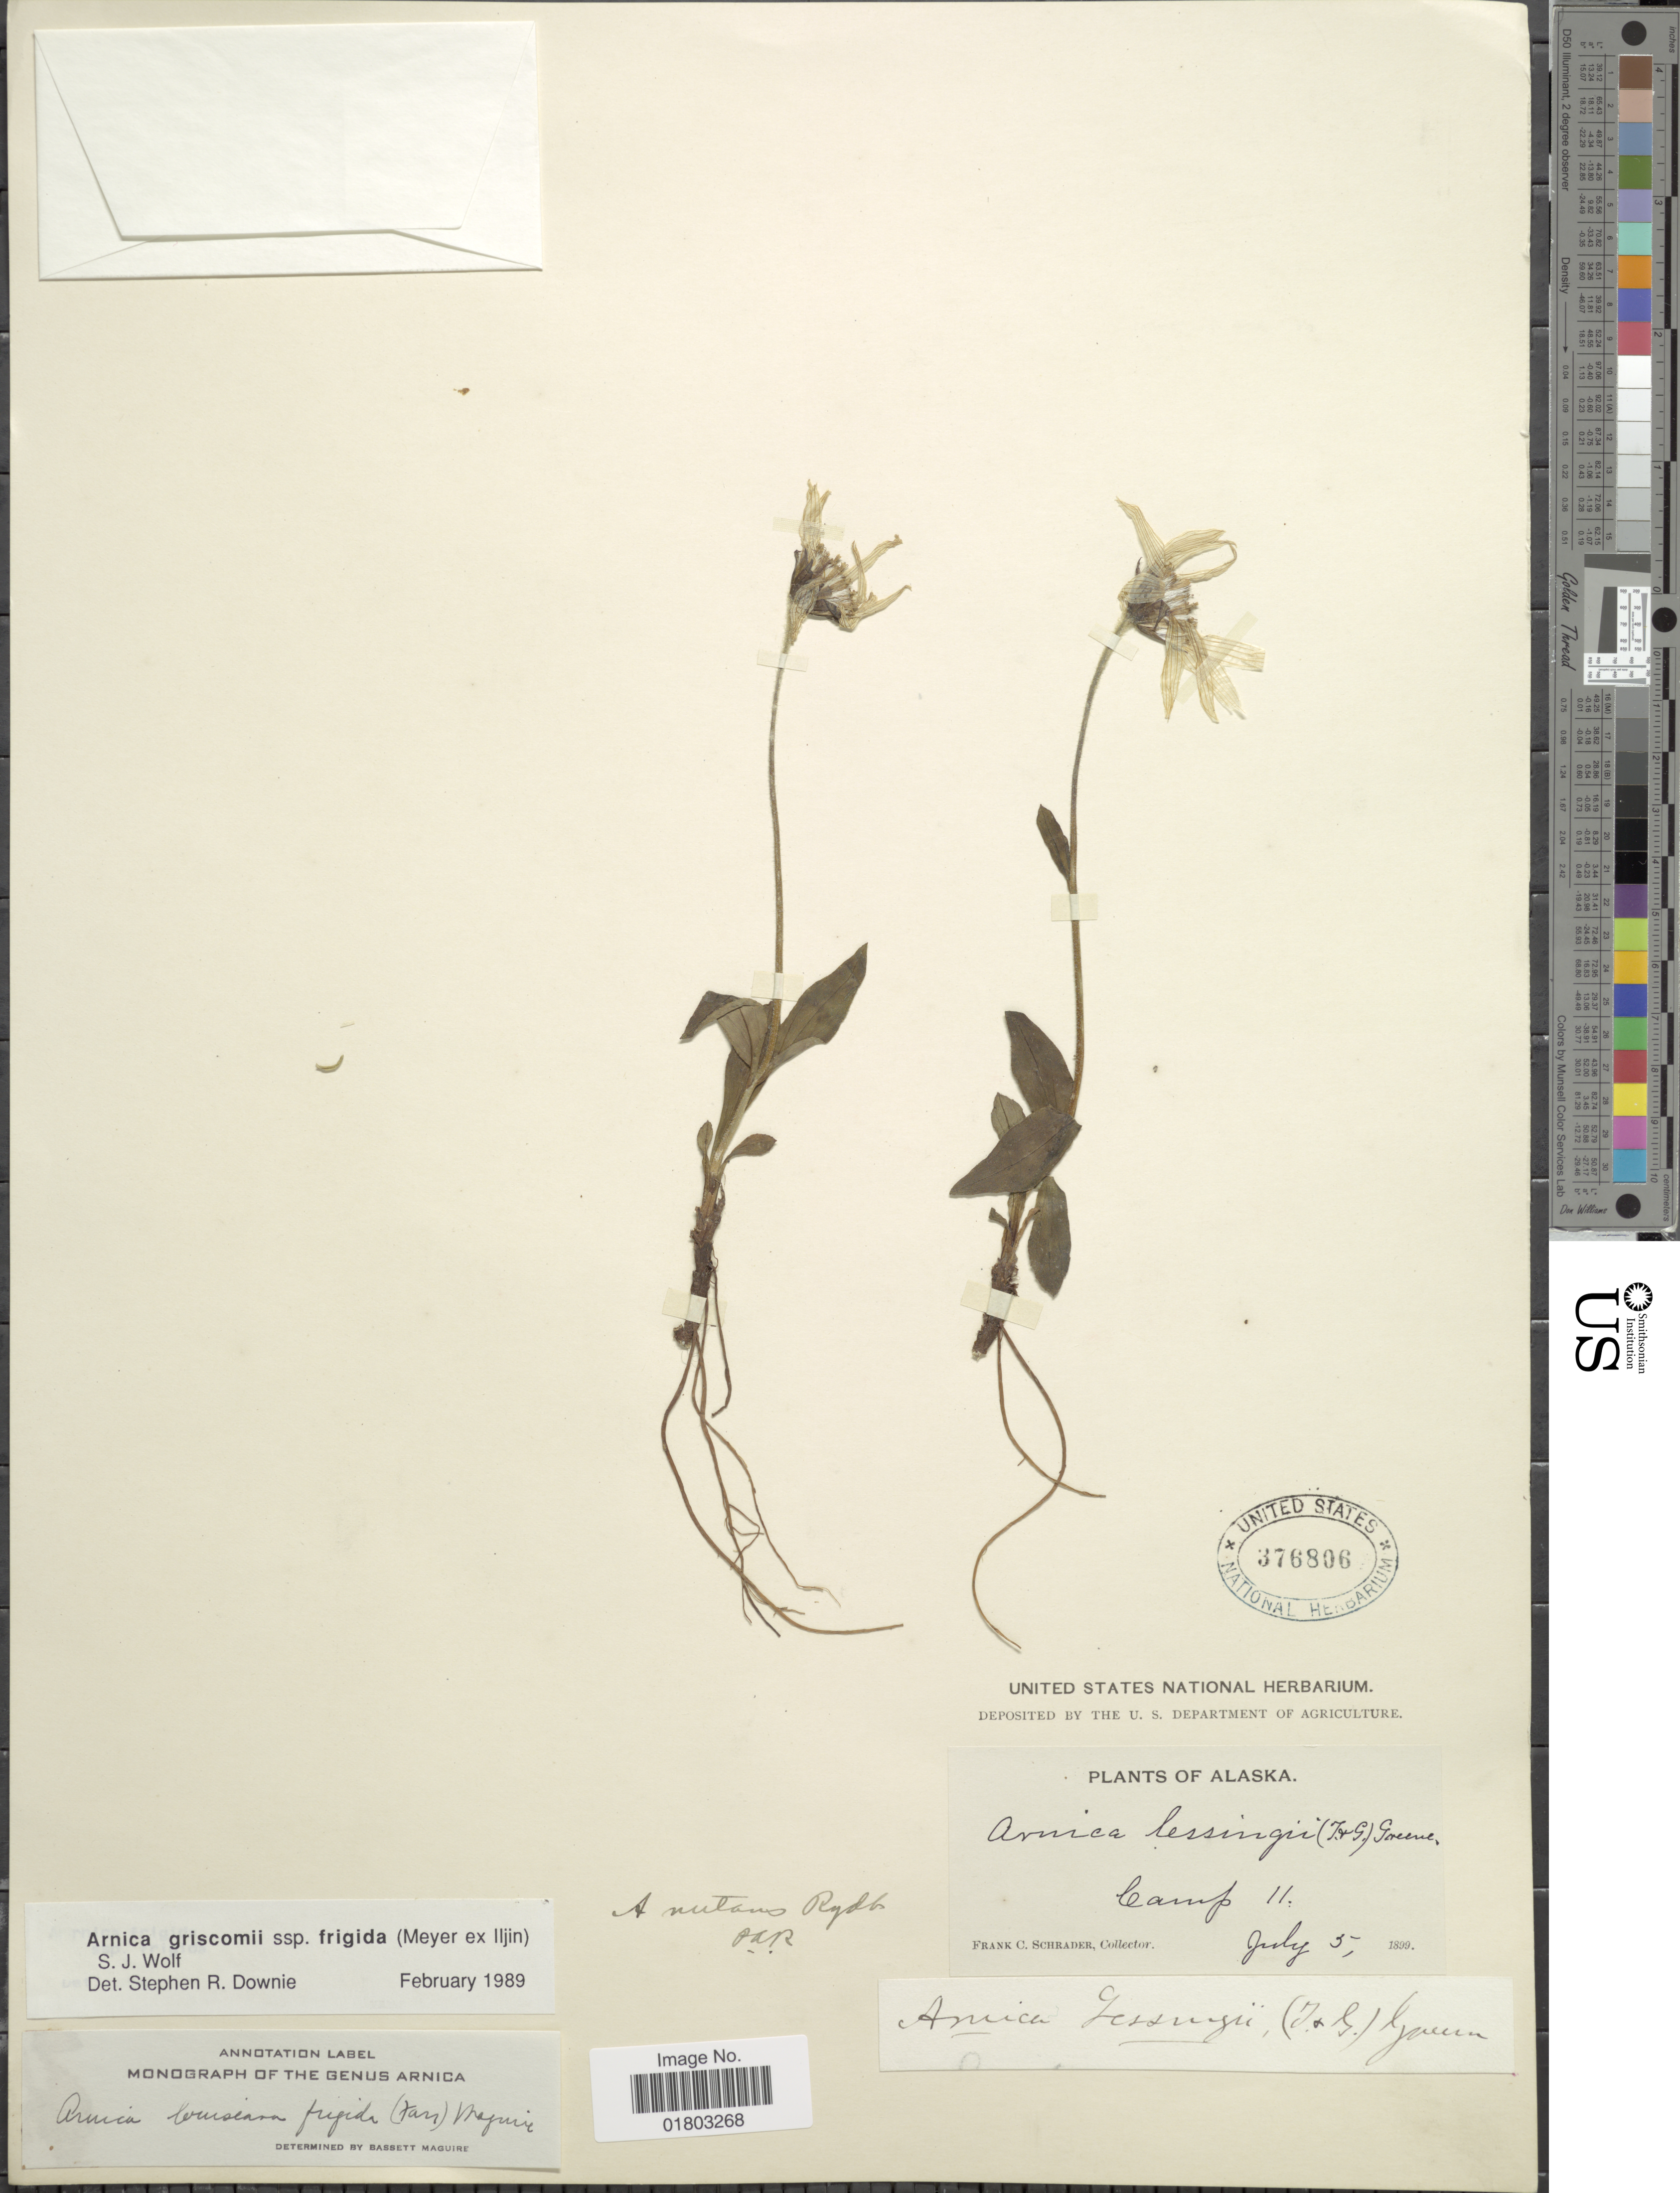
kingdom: Plantae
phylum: Tracheophyta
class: Magnoliopsida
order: Asterales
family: Asteraceae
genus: Arnica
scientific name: Arnica griscomii subsp. frigida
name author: (C.A. Mey. ex Iljin) S.J. Wolf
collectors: F. C. Schrader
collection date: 1899-07-05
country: United States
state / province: Alaska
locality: Camp II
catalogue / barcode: US 376806